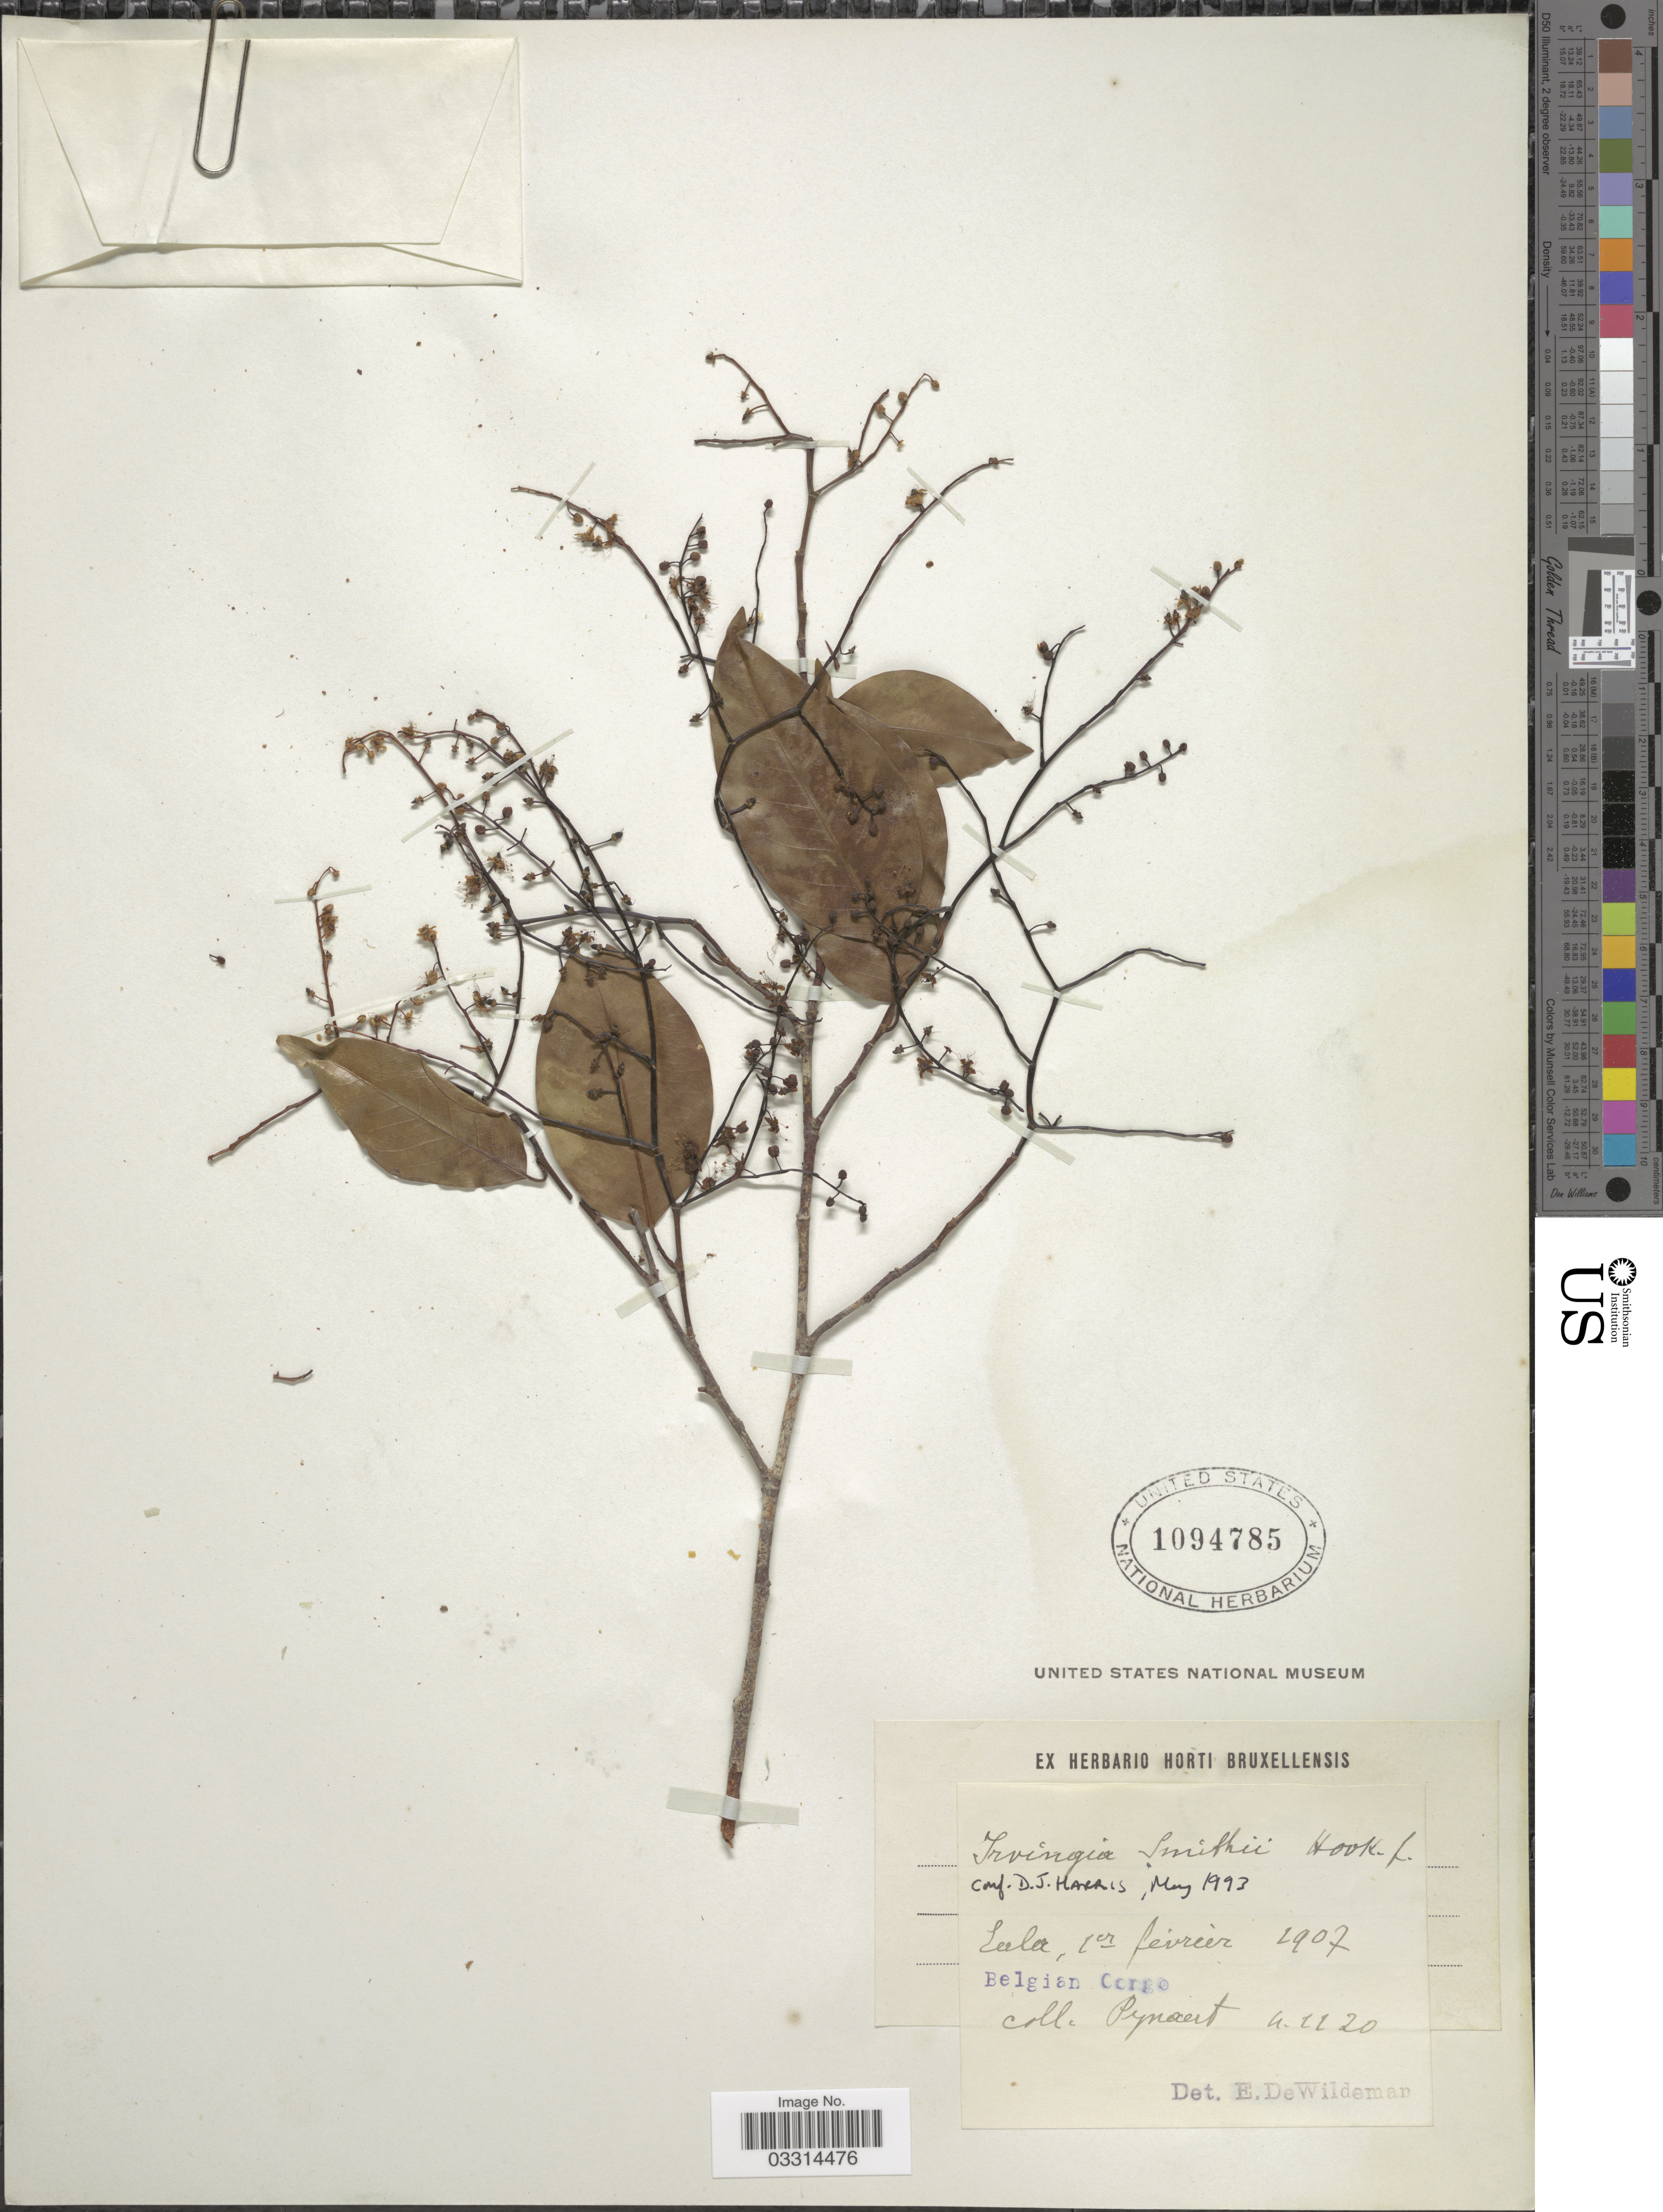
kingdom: Plantae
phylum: Tracheophyta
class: Magnoliopsida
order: Malpighiales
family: Irvingiaceae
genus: Irvingia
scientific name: Irvingia smithii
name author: Hook. f.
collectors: Pynaert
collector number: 1120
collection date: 1907-02-01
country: Congo, Democratic Republic of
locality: Belgian Congo. Eala.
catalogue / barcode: US 1094785